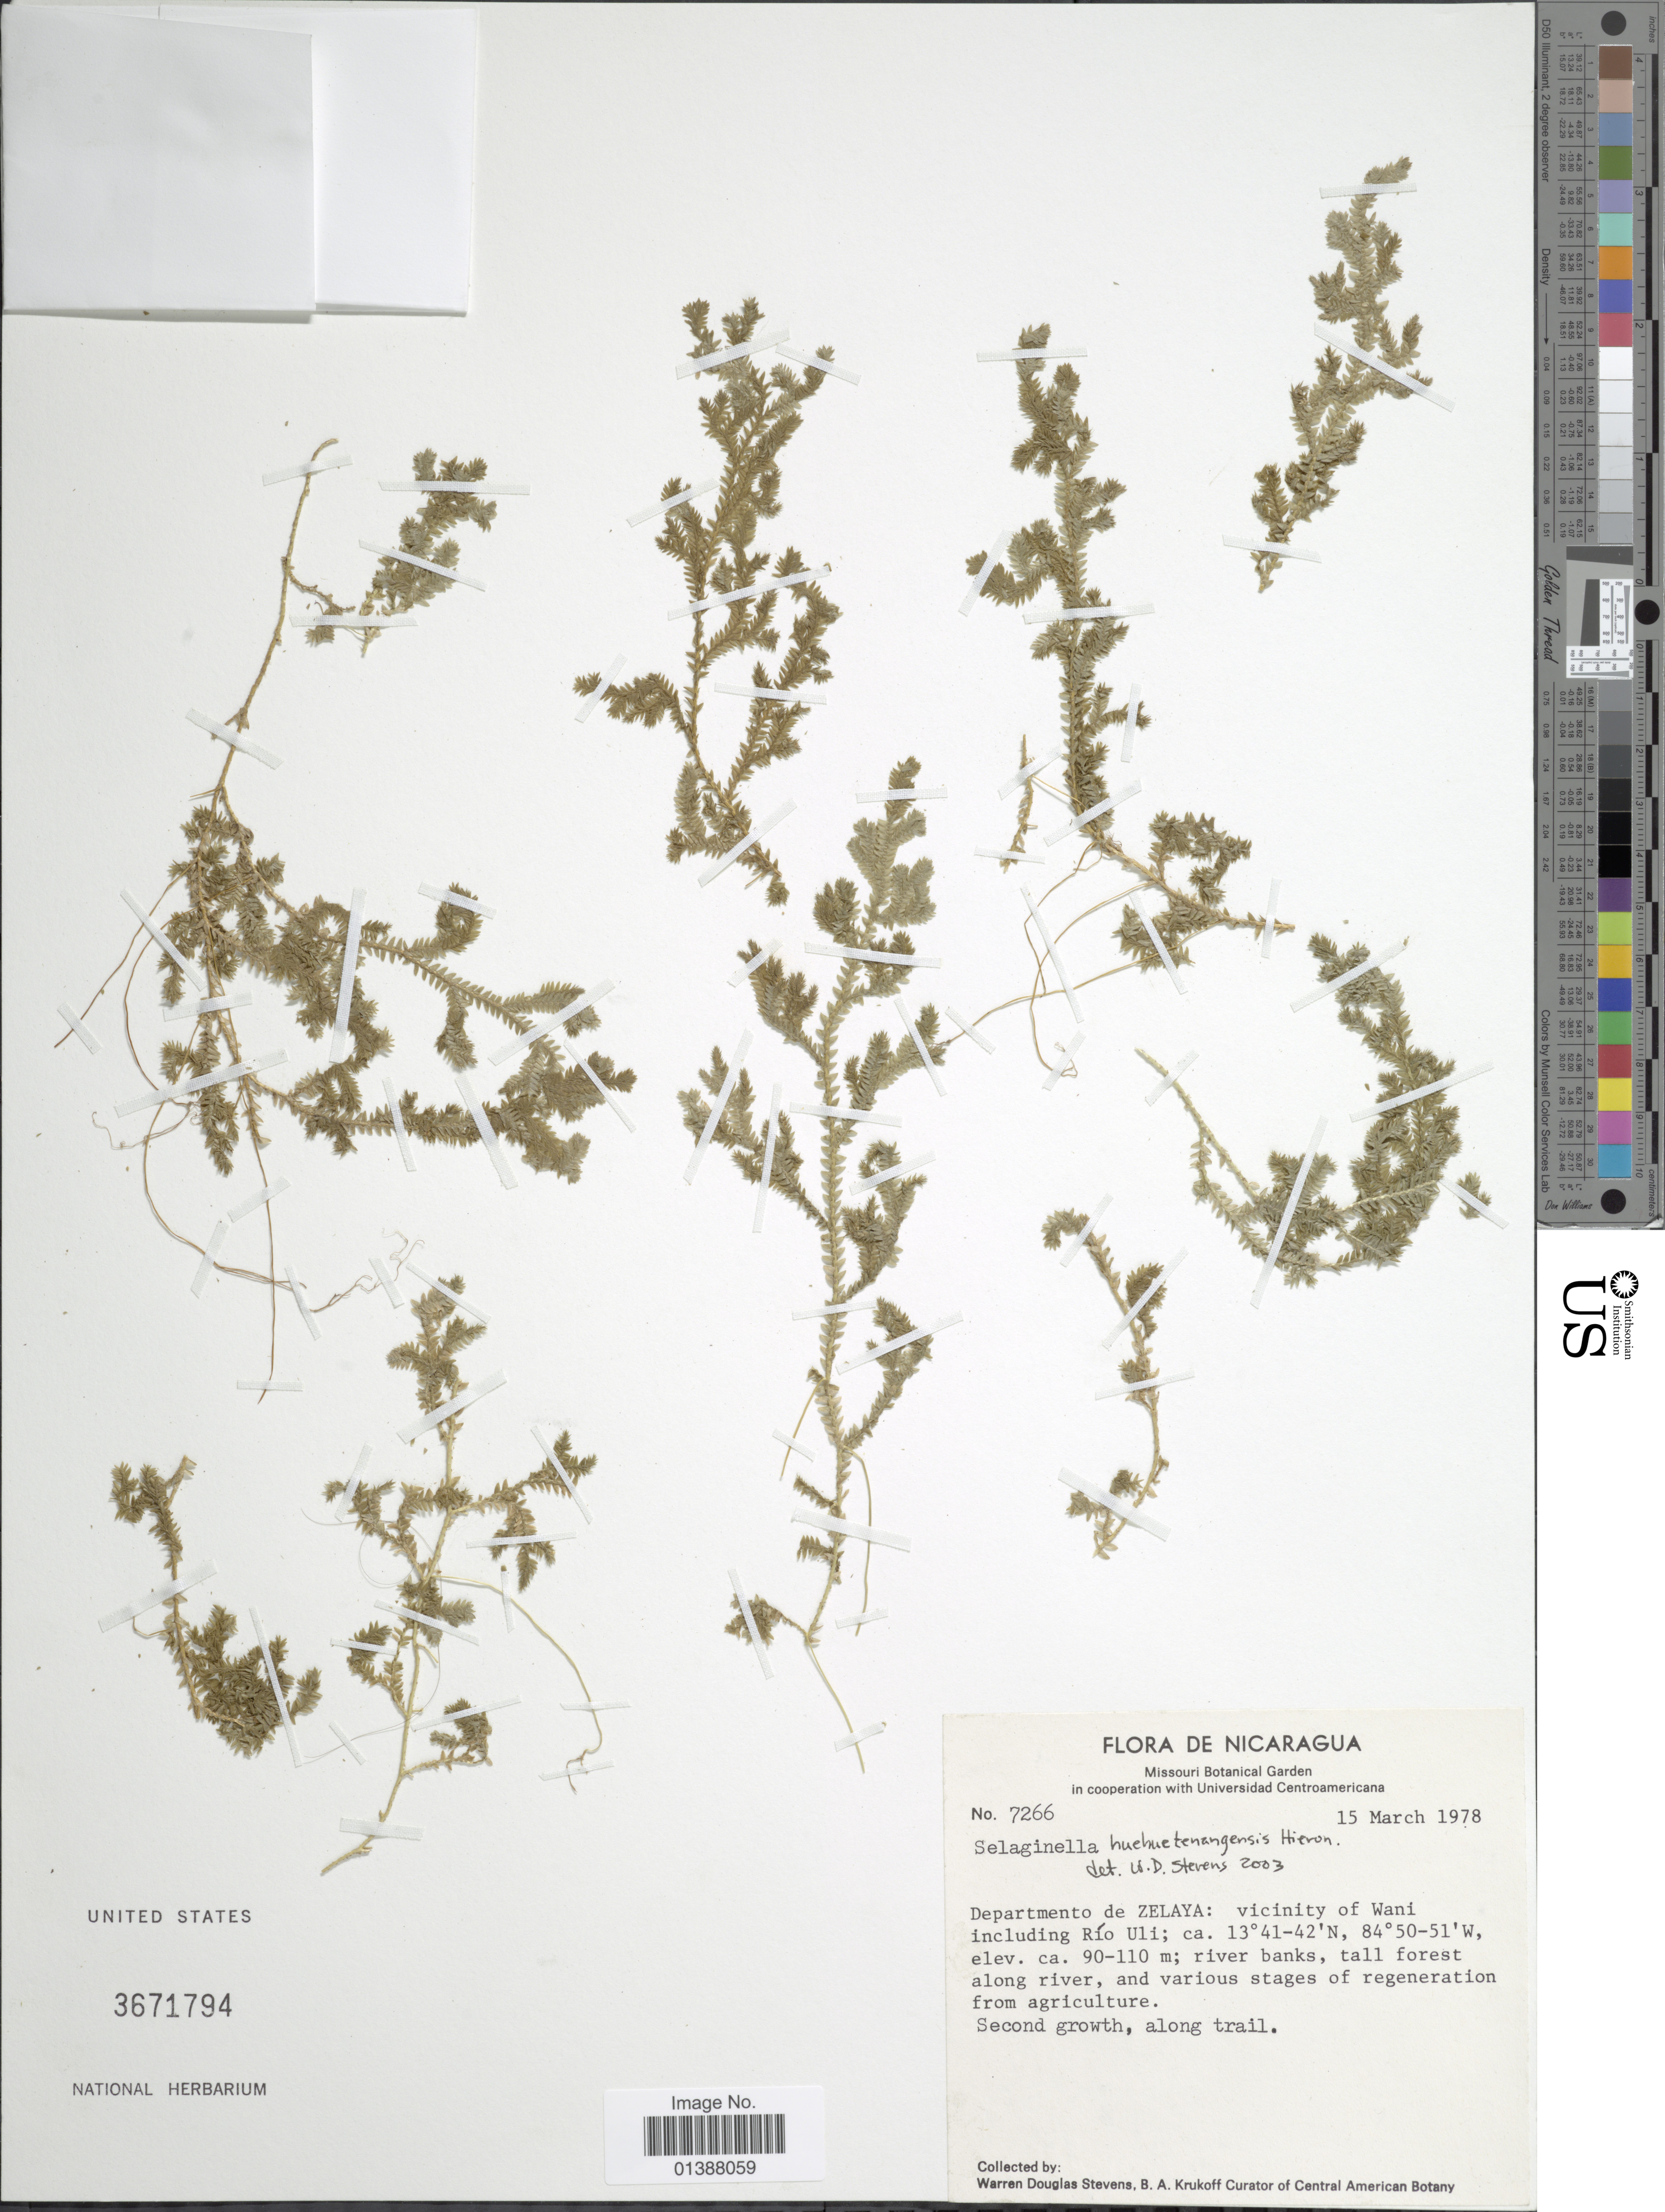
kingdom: Plantae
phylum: Tracheophyta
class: Lycopodiopsida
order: Selaginellales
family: Selaginellaceae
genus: Selaginella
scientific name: Selaginella huehuetenangensis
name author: Hieron.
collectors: W. D. Stevens & B. A. Krukoff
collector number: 7266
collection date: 1978-03-15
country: Nicaragua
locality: Departmento de Zelaya: vicinity of Wani including Río Uli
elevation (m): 90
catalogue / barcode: US 3671794